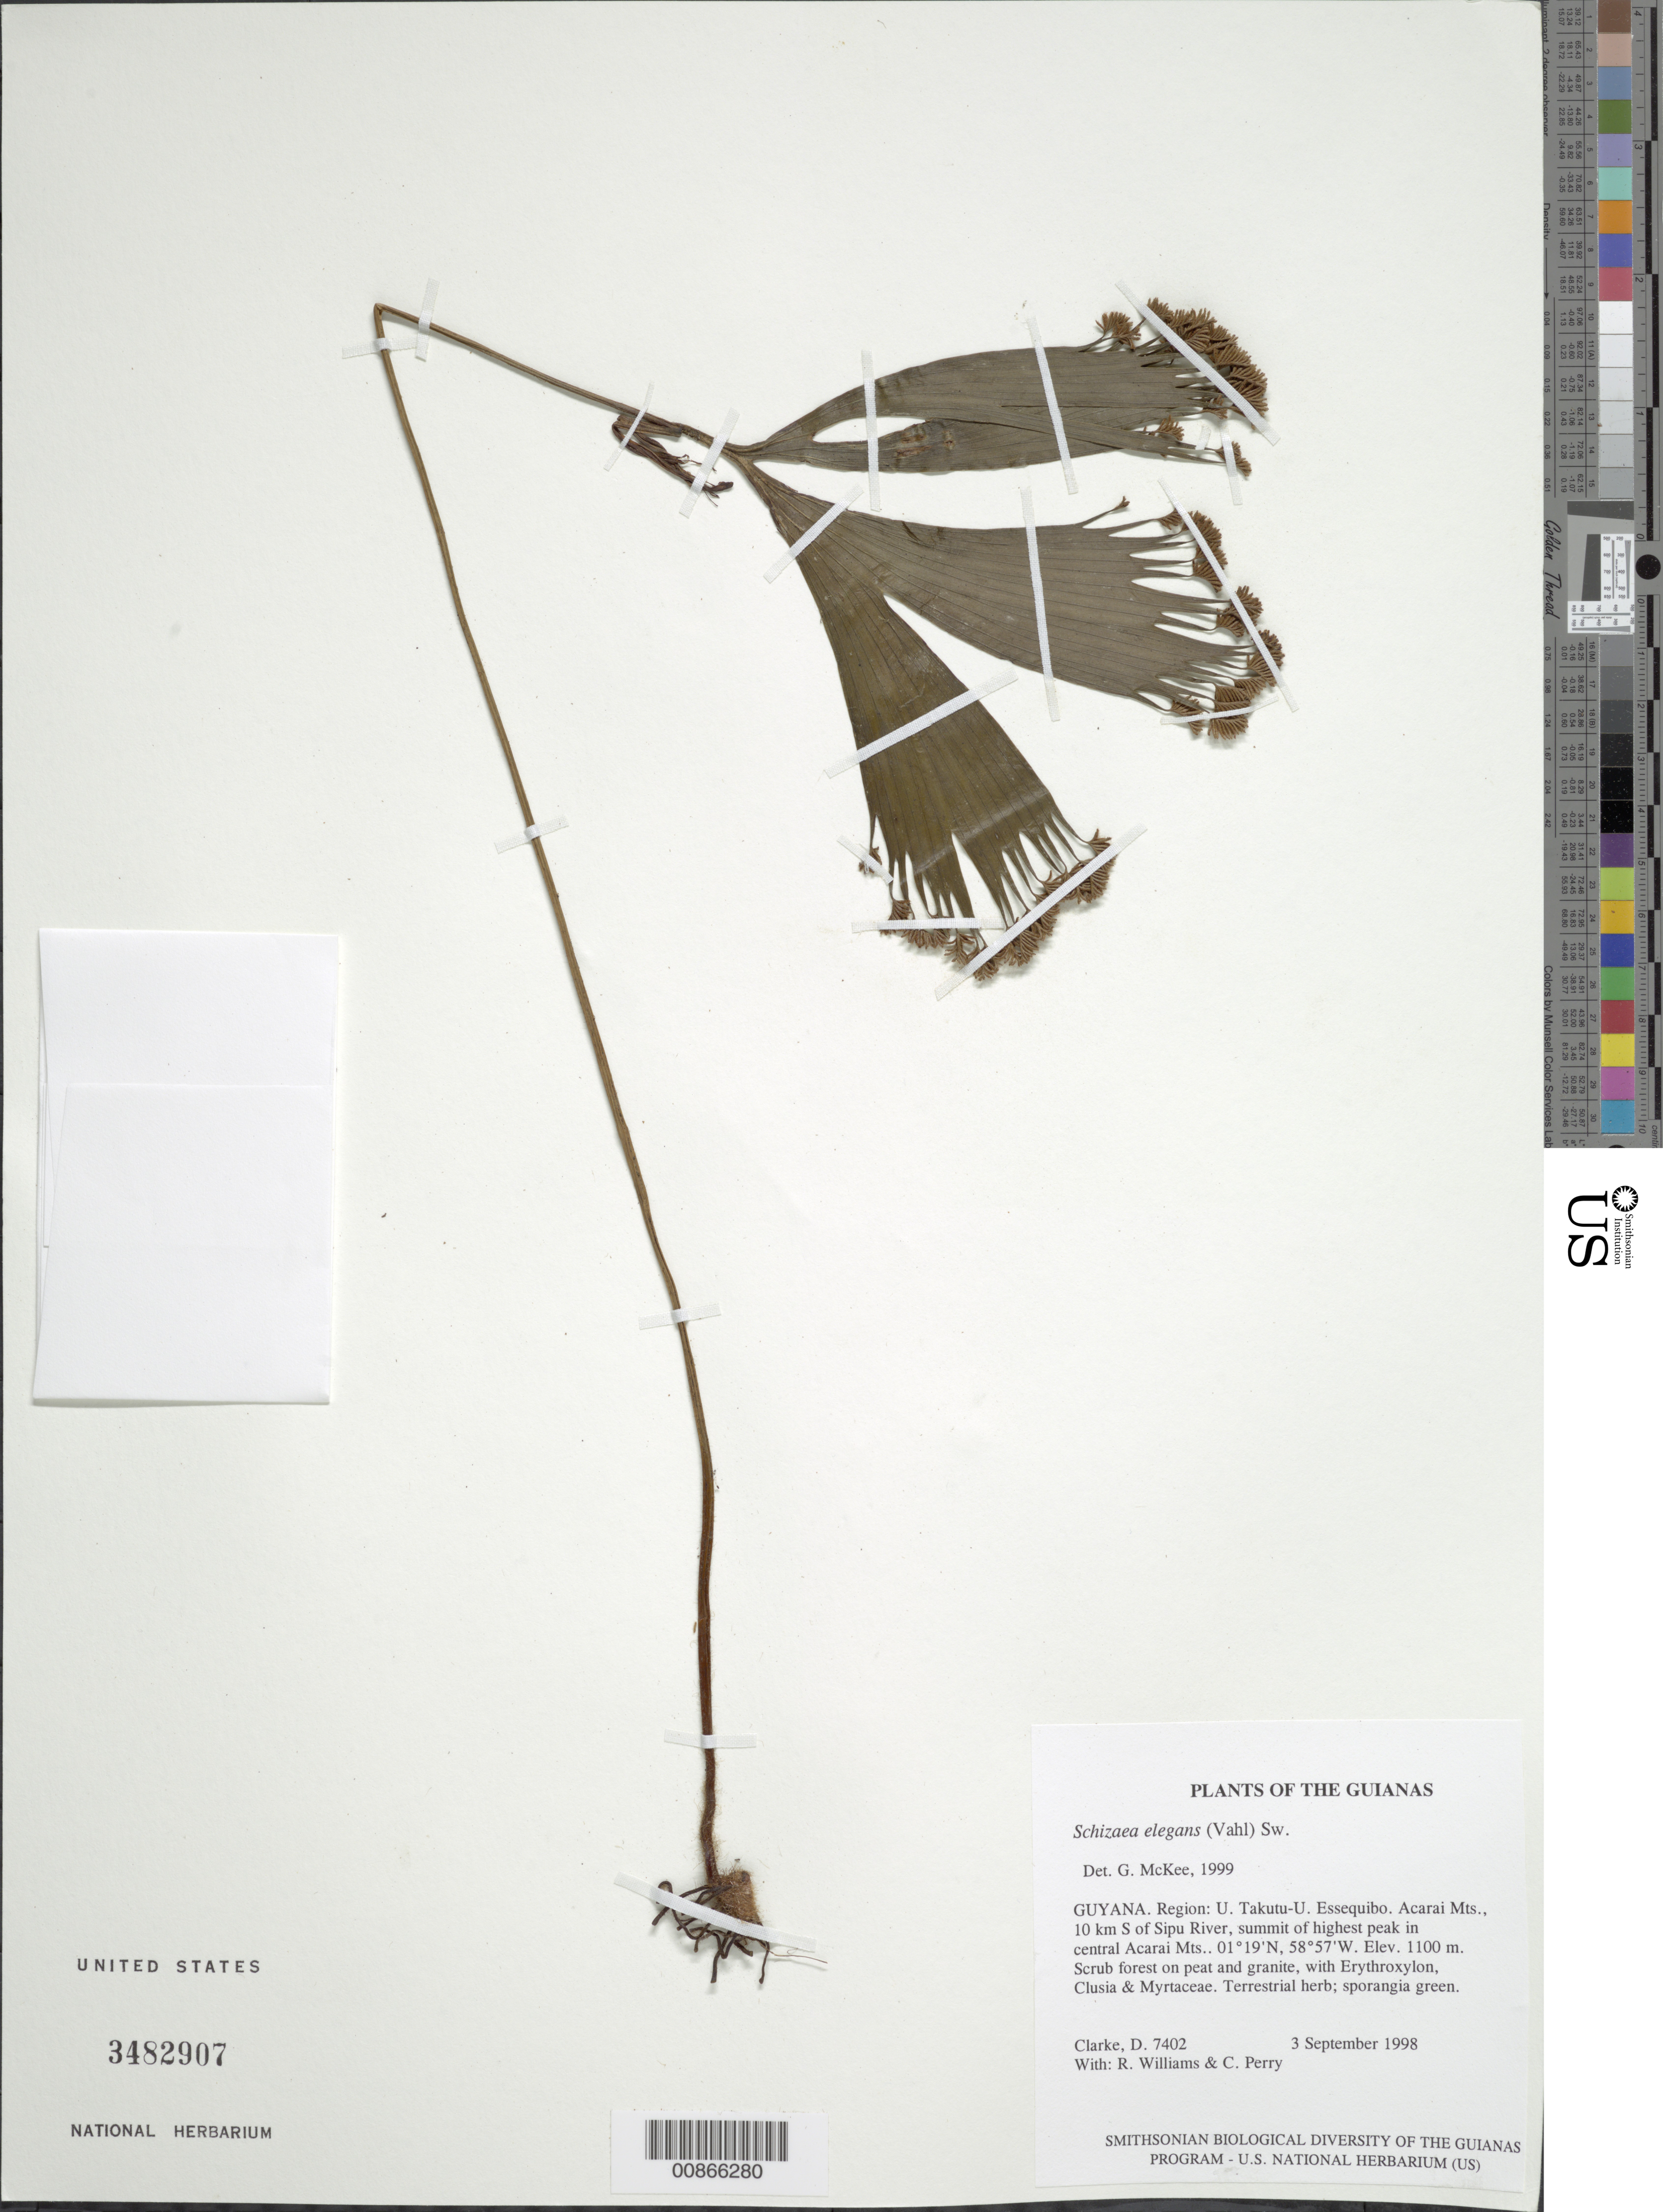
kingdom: Plantae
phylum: Tracheophyta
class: Polypodiopsida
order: Schizaeales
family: Schizaeaceae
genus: Schizaea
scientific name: Schizaea elegans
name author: (Vahl) Sw.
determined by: McKee, G. S., (US), NMNH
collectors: H. D. Clarke, R. Williams & C. Perry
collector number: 7402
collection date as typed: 3 September 1998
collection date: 1998-09-03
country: Guyana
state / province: U. Takutu-U. Essequibo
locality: Acarai Mts., 10 km S of Sipu River, summit of highest peak in central Acarai Mts.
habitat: Scrub forest on peat and granite, with Erythroxylum, Clusia & Myrtaceae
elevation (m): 1100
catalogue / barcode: US 3482907